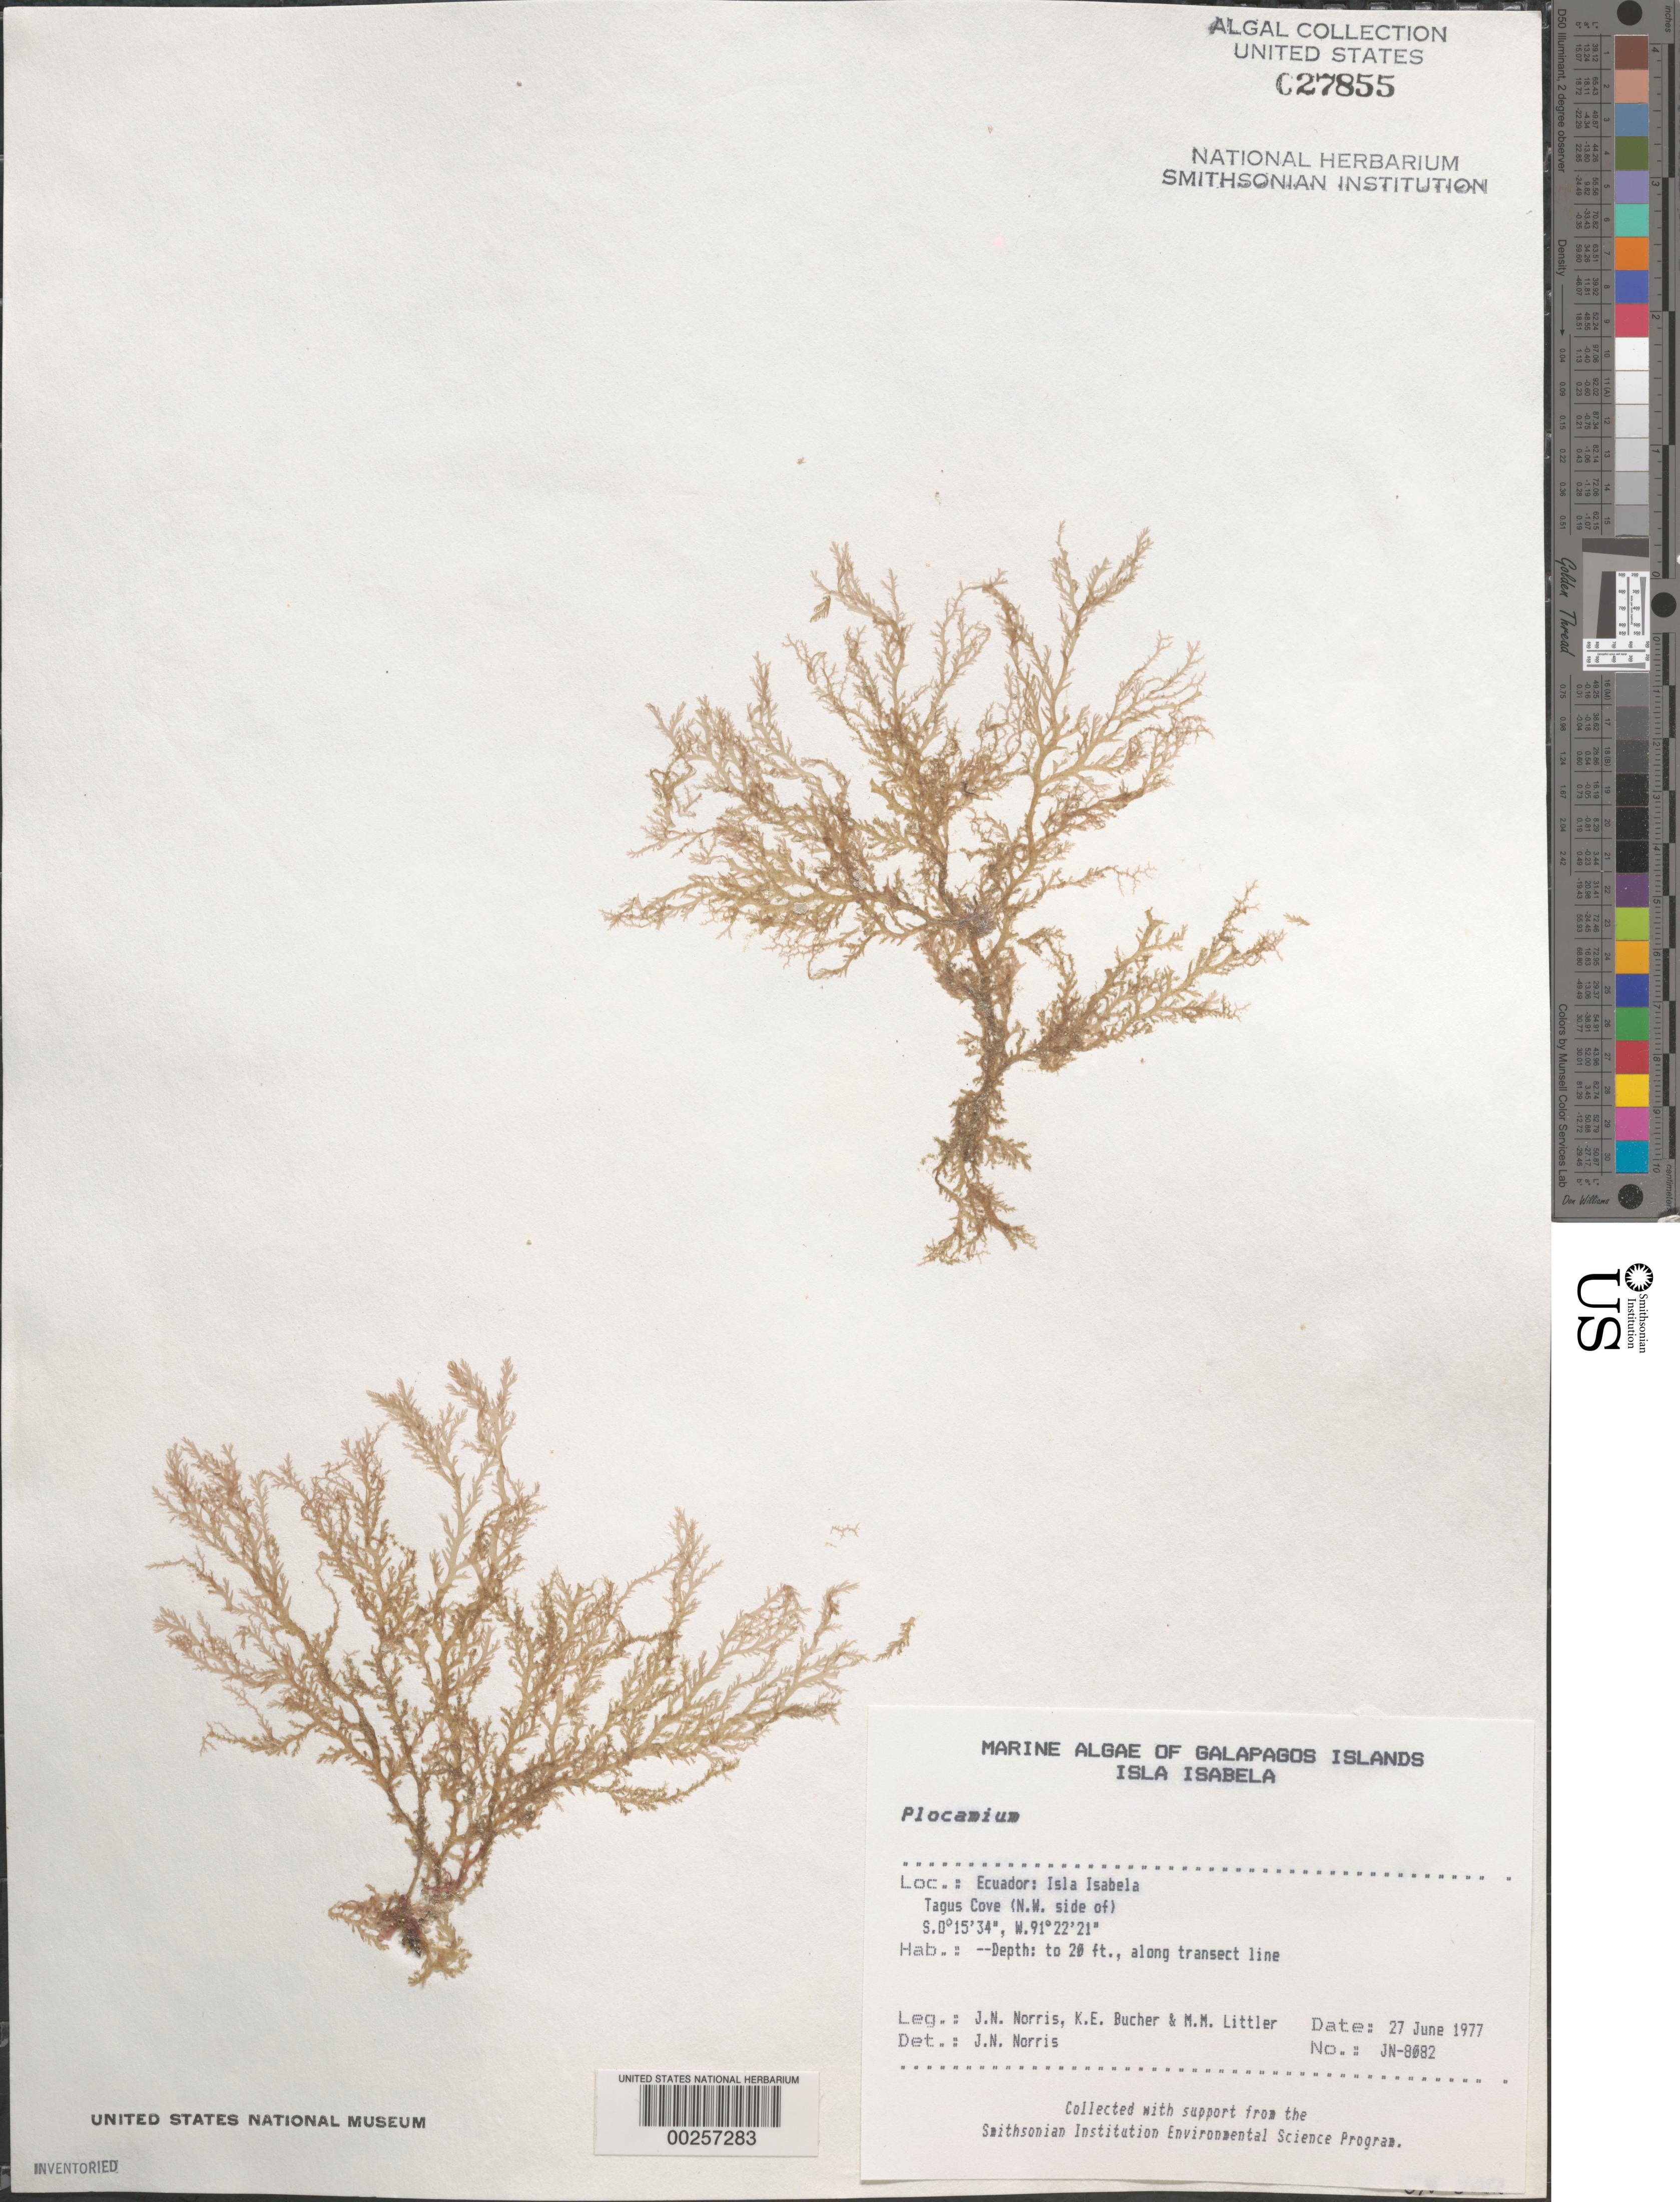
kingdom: Plantae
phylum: Rhodophyta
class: Florideophyceae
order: Plocamiales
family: Plocamiaceae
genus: Plocamium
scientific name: Plocamium sp.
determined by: Norris, James N.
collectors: J. N. Norris, K. E. Bucher & M. M. Littler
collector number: JN-8082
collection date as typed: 27 Jun 1977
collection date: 1977-06-27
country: Ecuador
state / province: Colón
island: Isabela [Albemarle]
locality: Tagus Cove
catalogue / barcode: US 27855